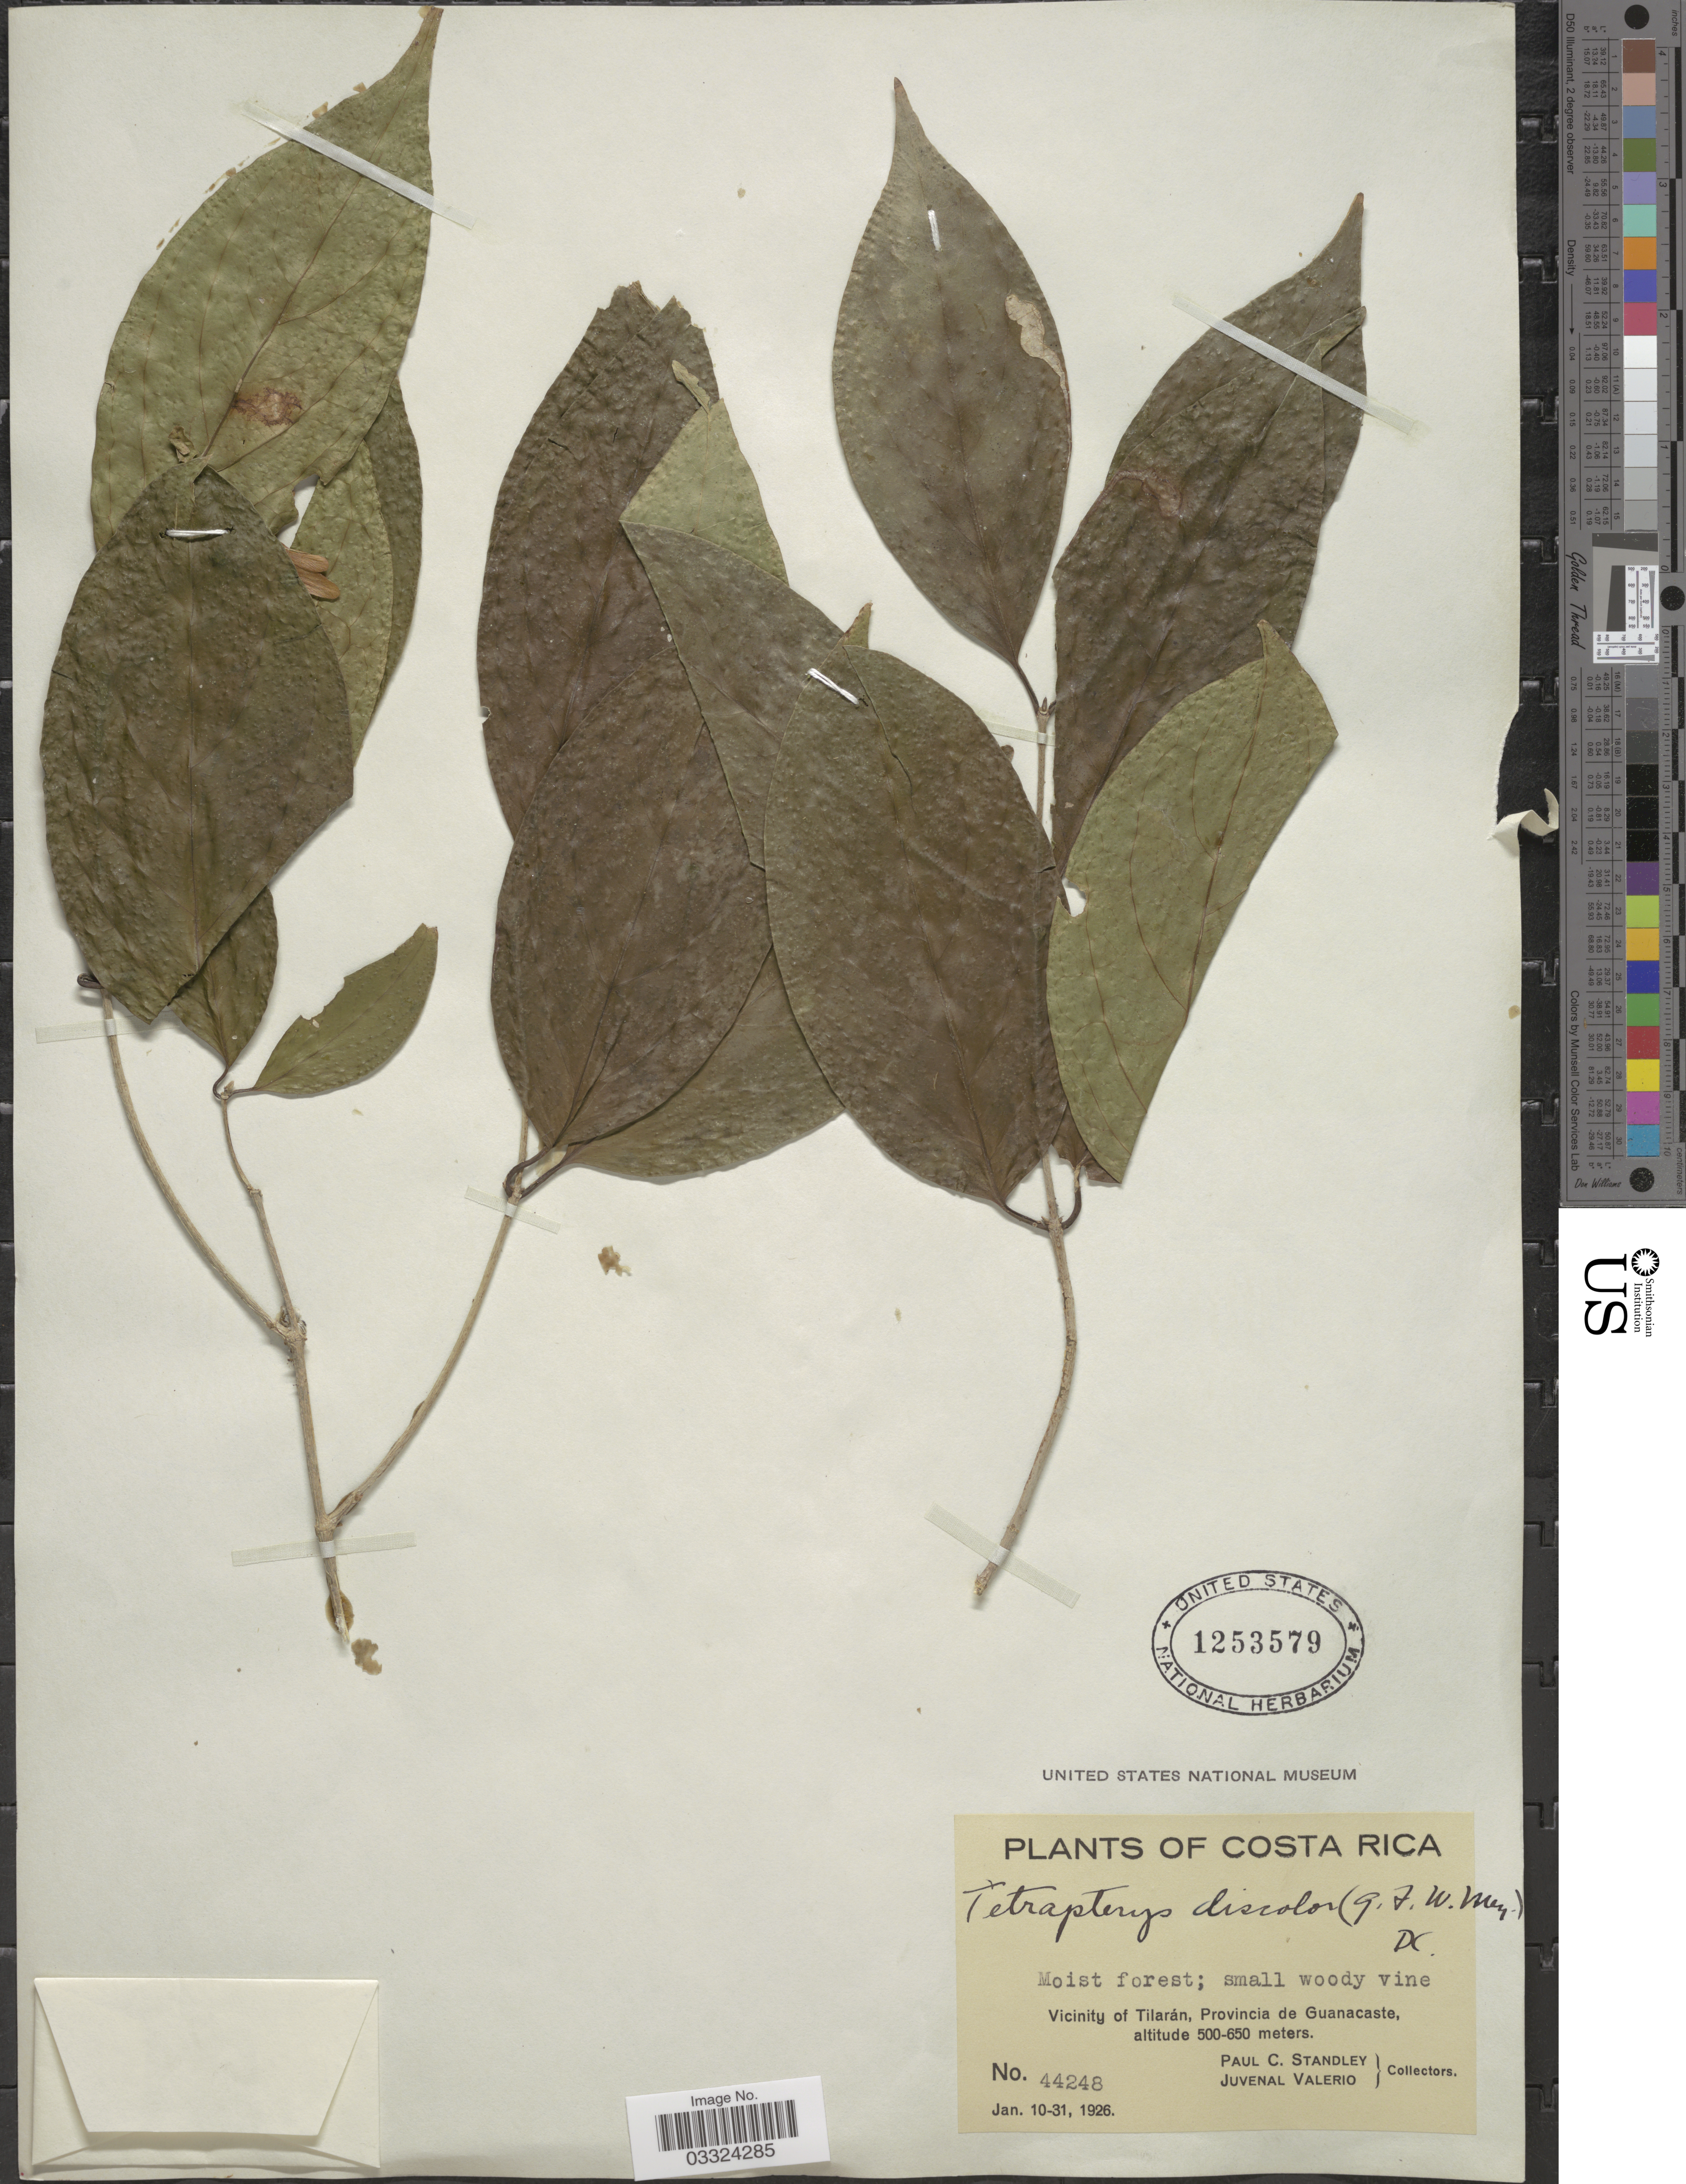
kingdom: Plantae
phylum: Tracheophyta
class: Magnoliopsida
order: Malpighiales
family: Malpighiaceae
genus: Tetrapterys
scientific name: Tetrapterys discolor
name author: (G. Mey.) DC.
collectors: P. C. Standley & J. Valerio R.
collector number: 44248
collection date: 1926-01-10/1926-01-31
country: Costa Rica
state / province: Guanacaste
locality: Vicinity of Tilarán.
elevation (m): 500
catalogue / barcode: US 1253579